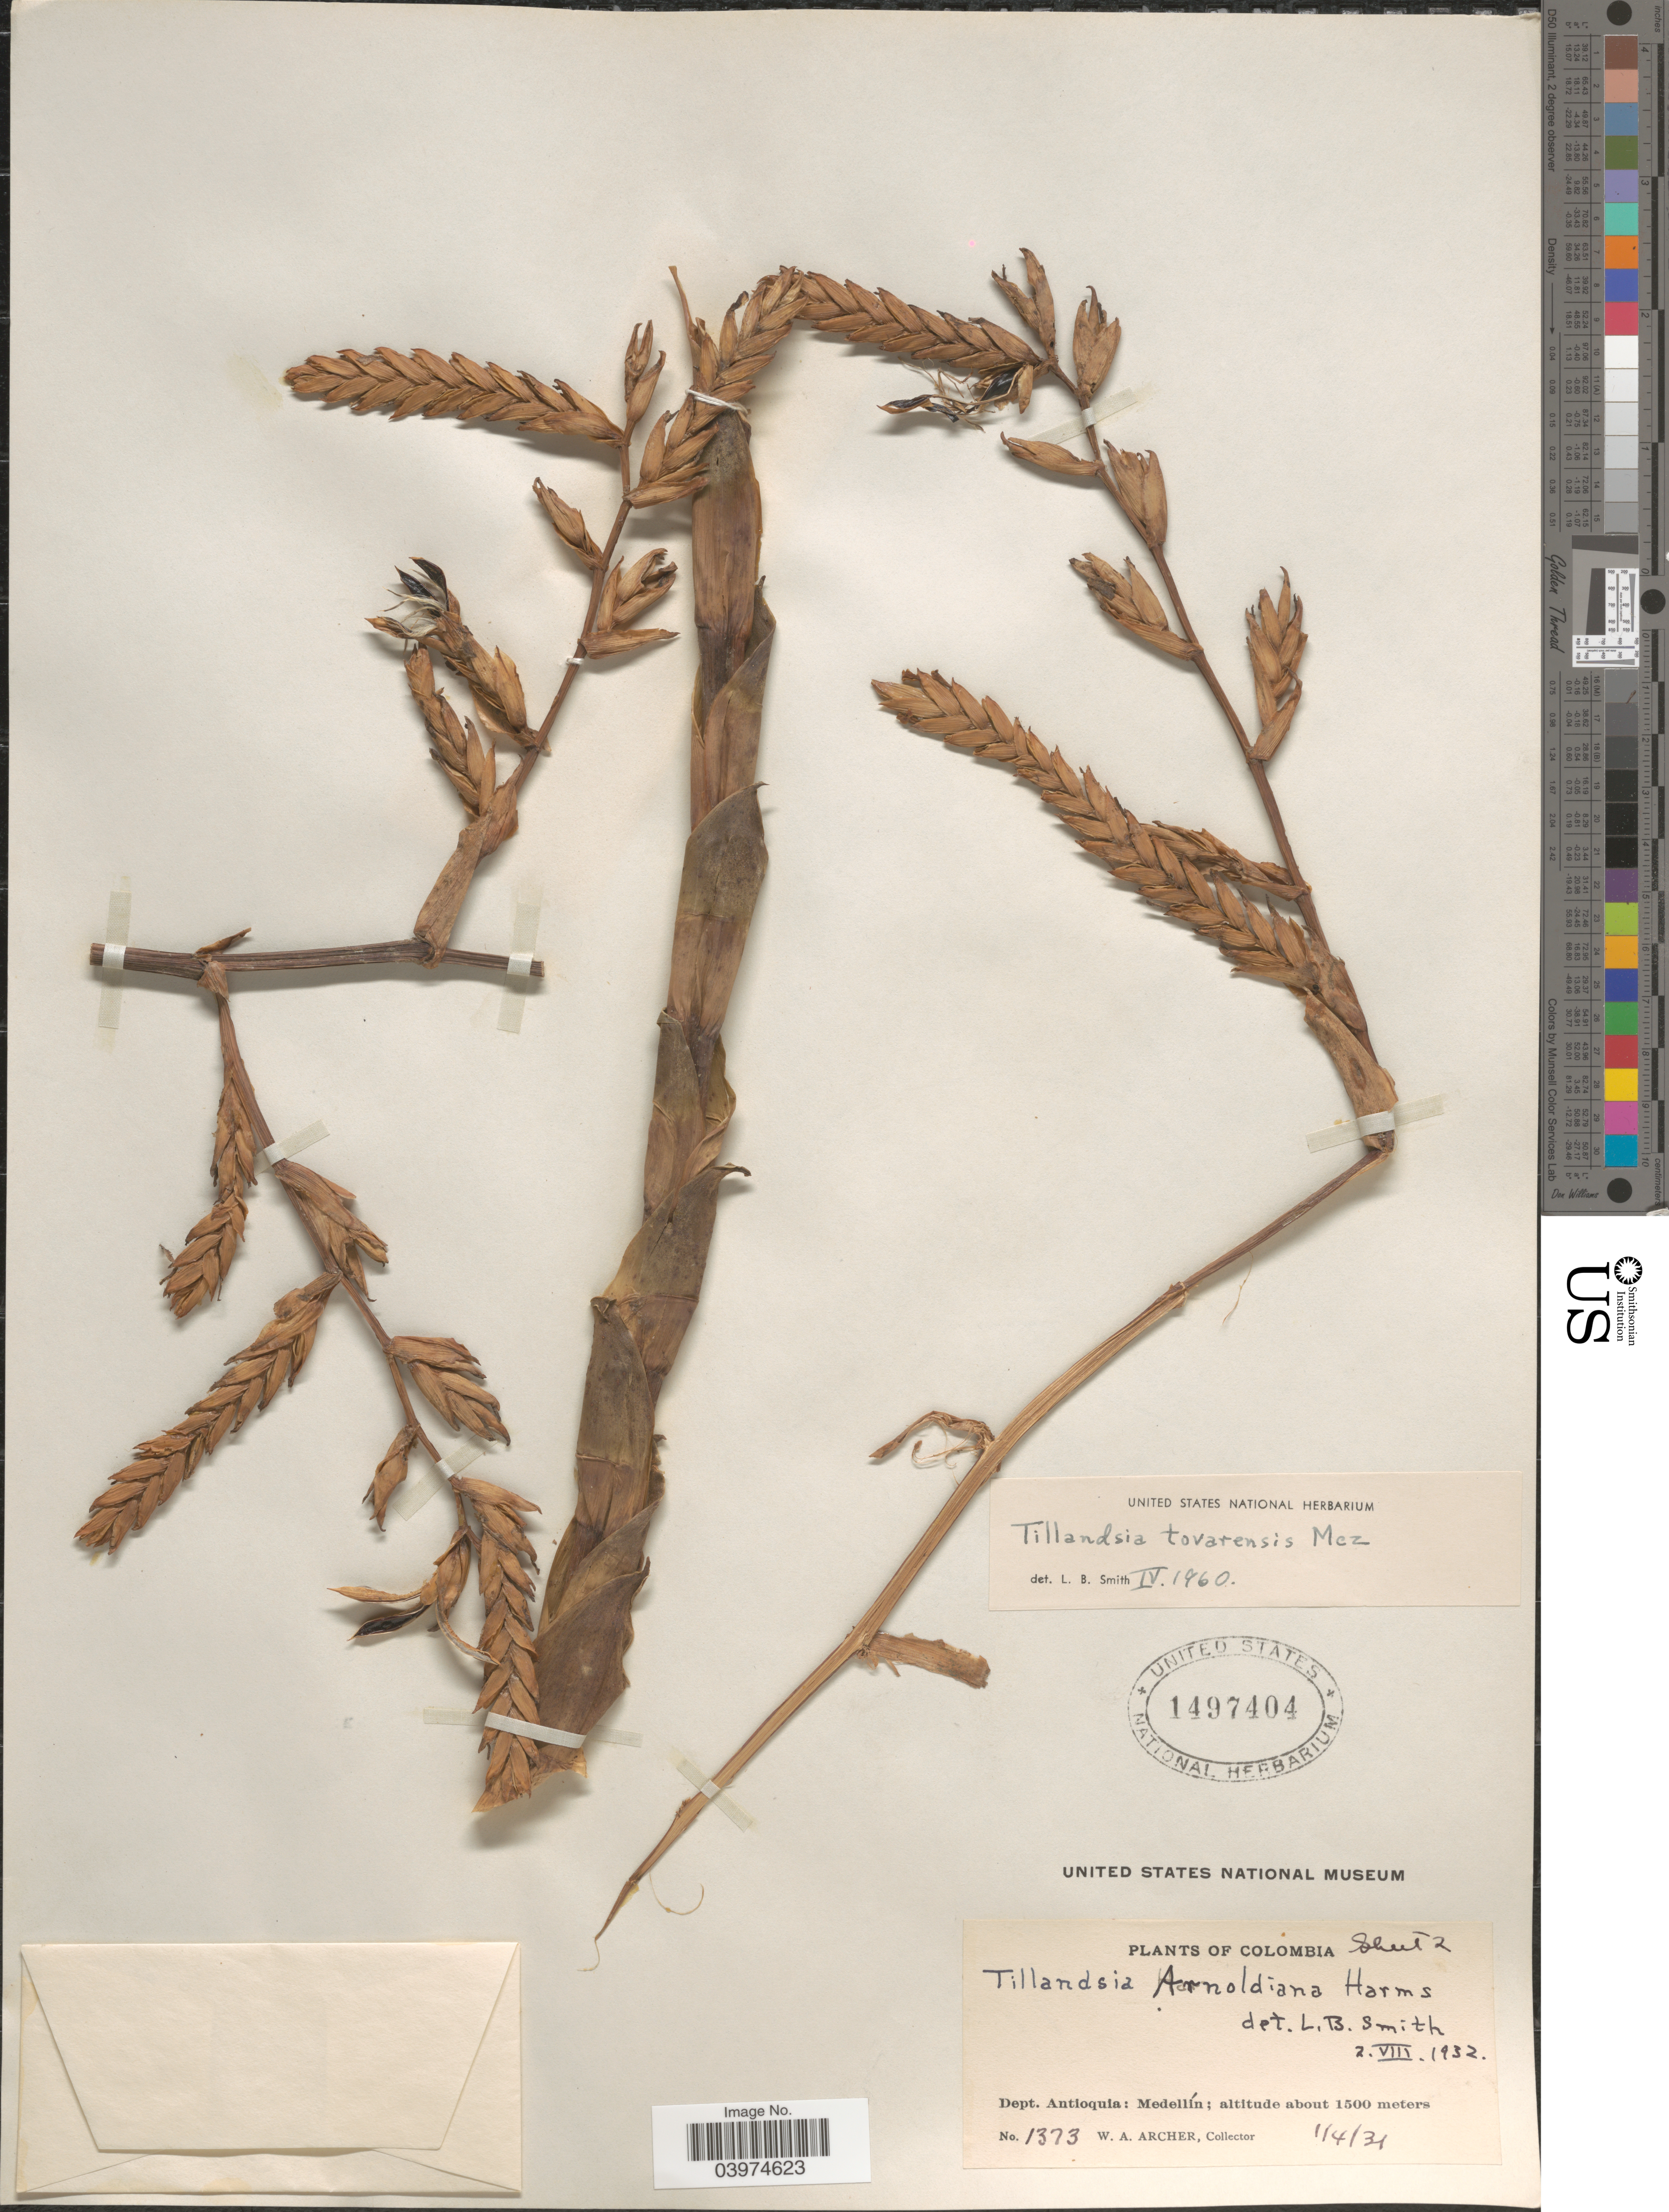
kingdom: Plantae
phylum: Tracheophyta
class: Liliopsida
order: Poales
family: Bromeliaceae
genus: Tillandsia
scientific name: Tillandsia tovarensis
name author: Mez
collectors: W. Archer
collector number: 1373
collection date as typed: Transcribed d/m/y: 1/4/31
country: Colombia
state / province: Antioquia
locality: Dept. Antioquia: Medellín.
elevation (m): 1500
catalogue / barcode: US 1497404